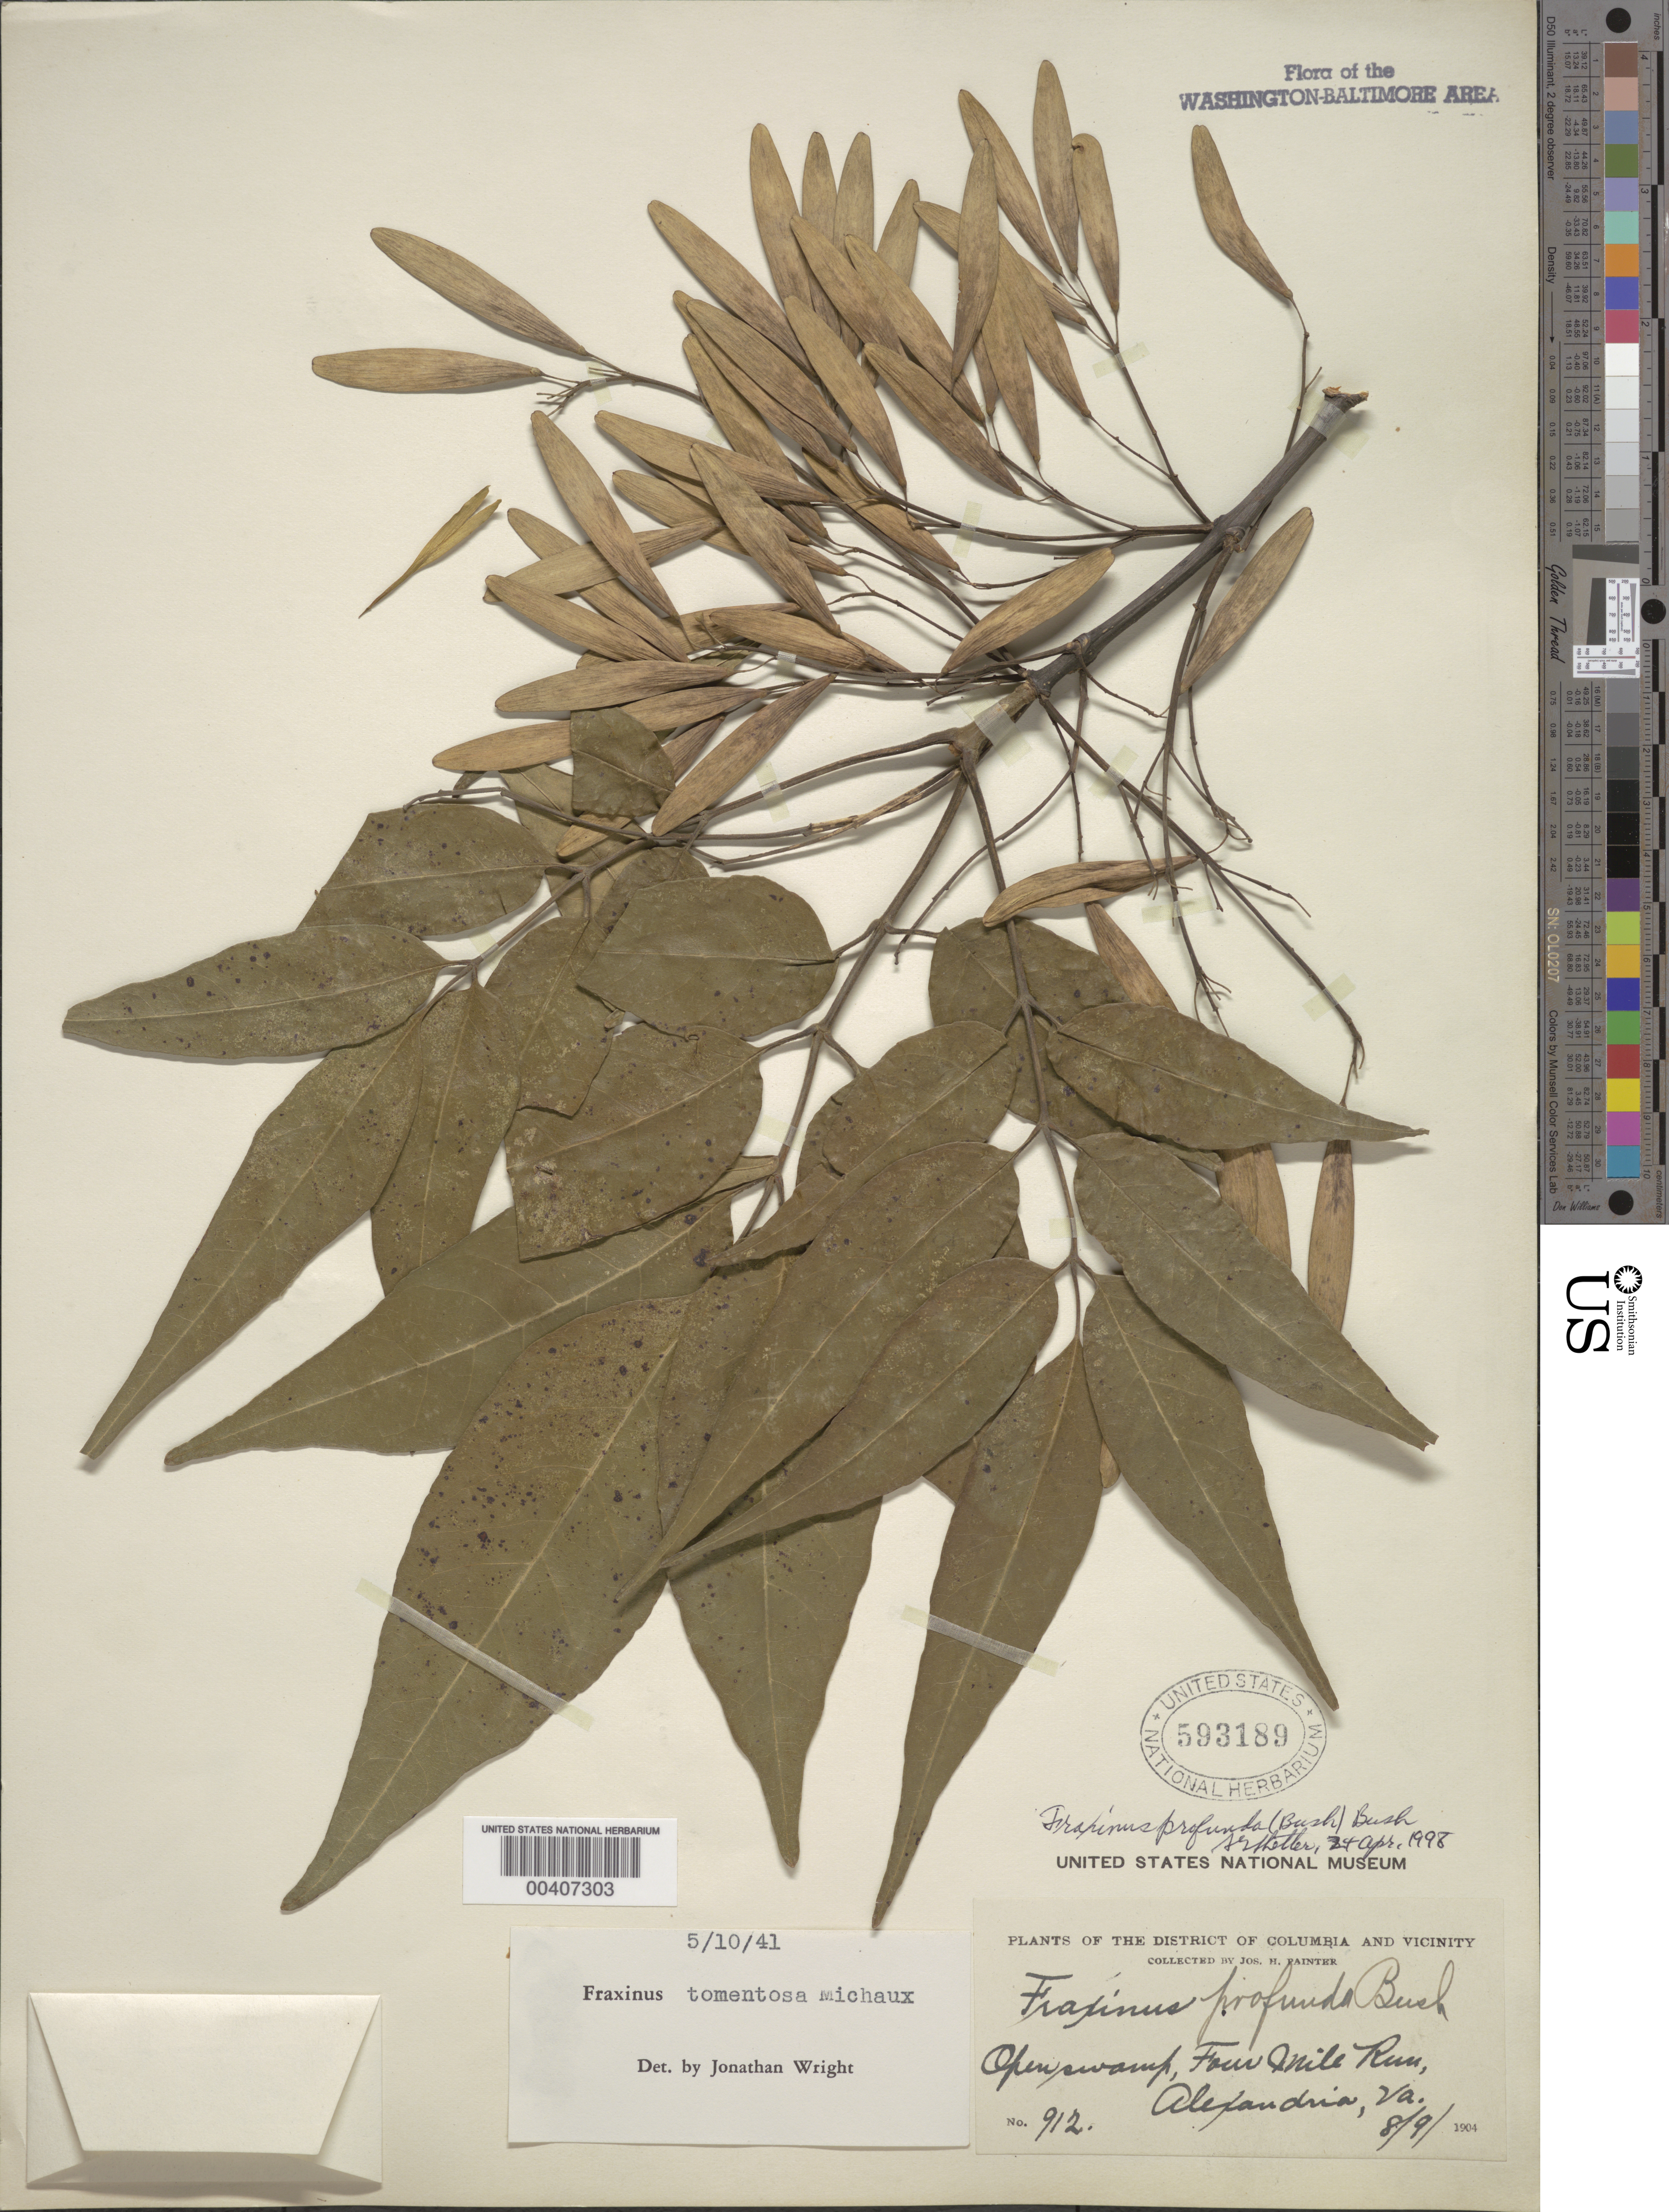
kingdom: Plantae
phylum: Tracheophyta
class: Magnoliopsida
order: Lamiales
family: Oleaceae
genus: Fraxinus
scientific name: Fraxinus profunda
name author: (Bush) Bush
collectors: J. H. Painter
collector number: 912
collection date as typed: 08 Sep 1904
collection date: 1904-09-08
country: United States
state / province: Virginia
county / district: Fairfax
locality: Four Mile Run, Alexandria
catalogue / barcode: US 593189